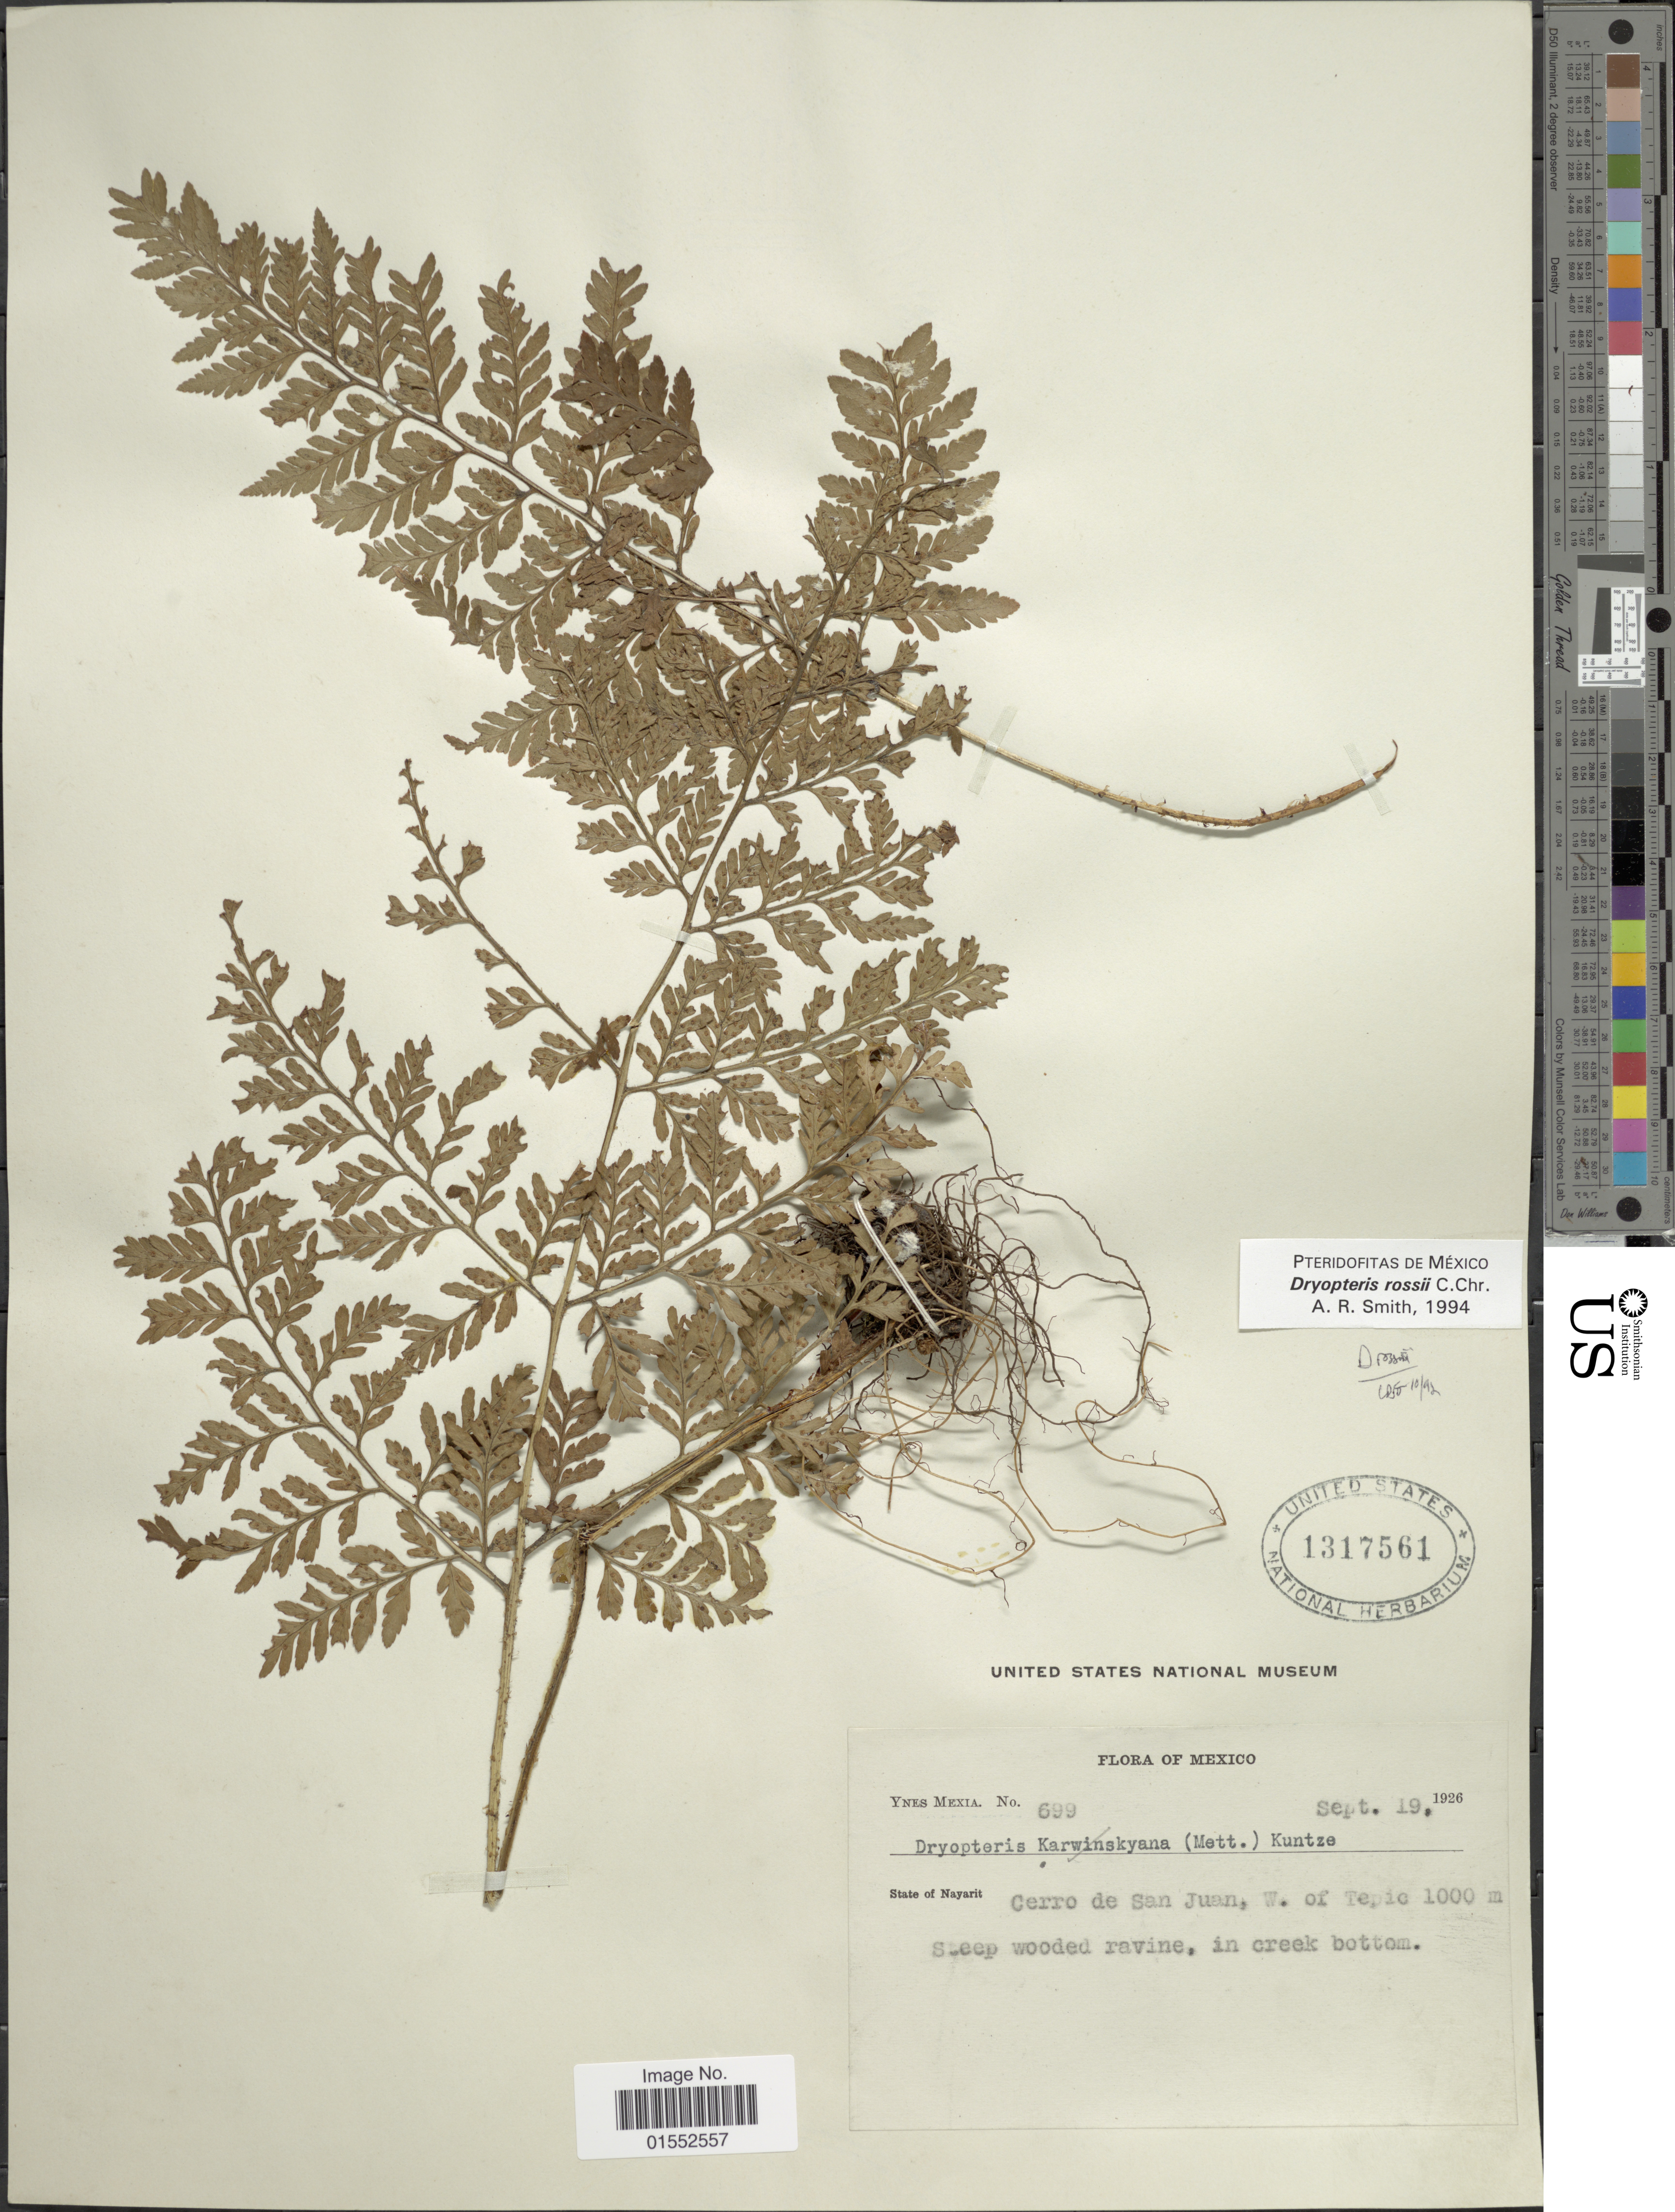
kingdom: Plantae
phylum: Tracheophyta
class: Polypodiopsida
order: Polypodiales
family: Dryopteridaceae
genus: Dryopteris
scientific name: Dryopteris rossii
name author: C. Chr.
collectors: Y. Mexia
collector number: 699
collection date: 1926-09-19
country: Mexico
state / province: Nayarit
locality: State of Nayarit. Cerro de San Juan, W of Tepic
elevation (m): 1000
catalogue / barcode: US 1317561